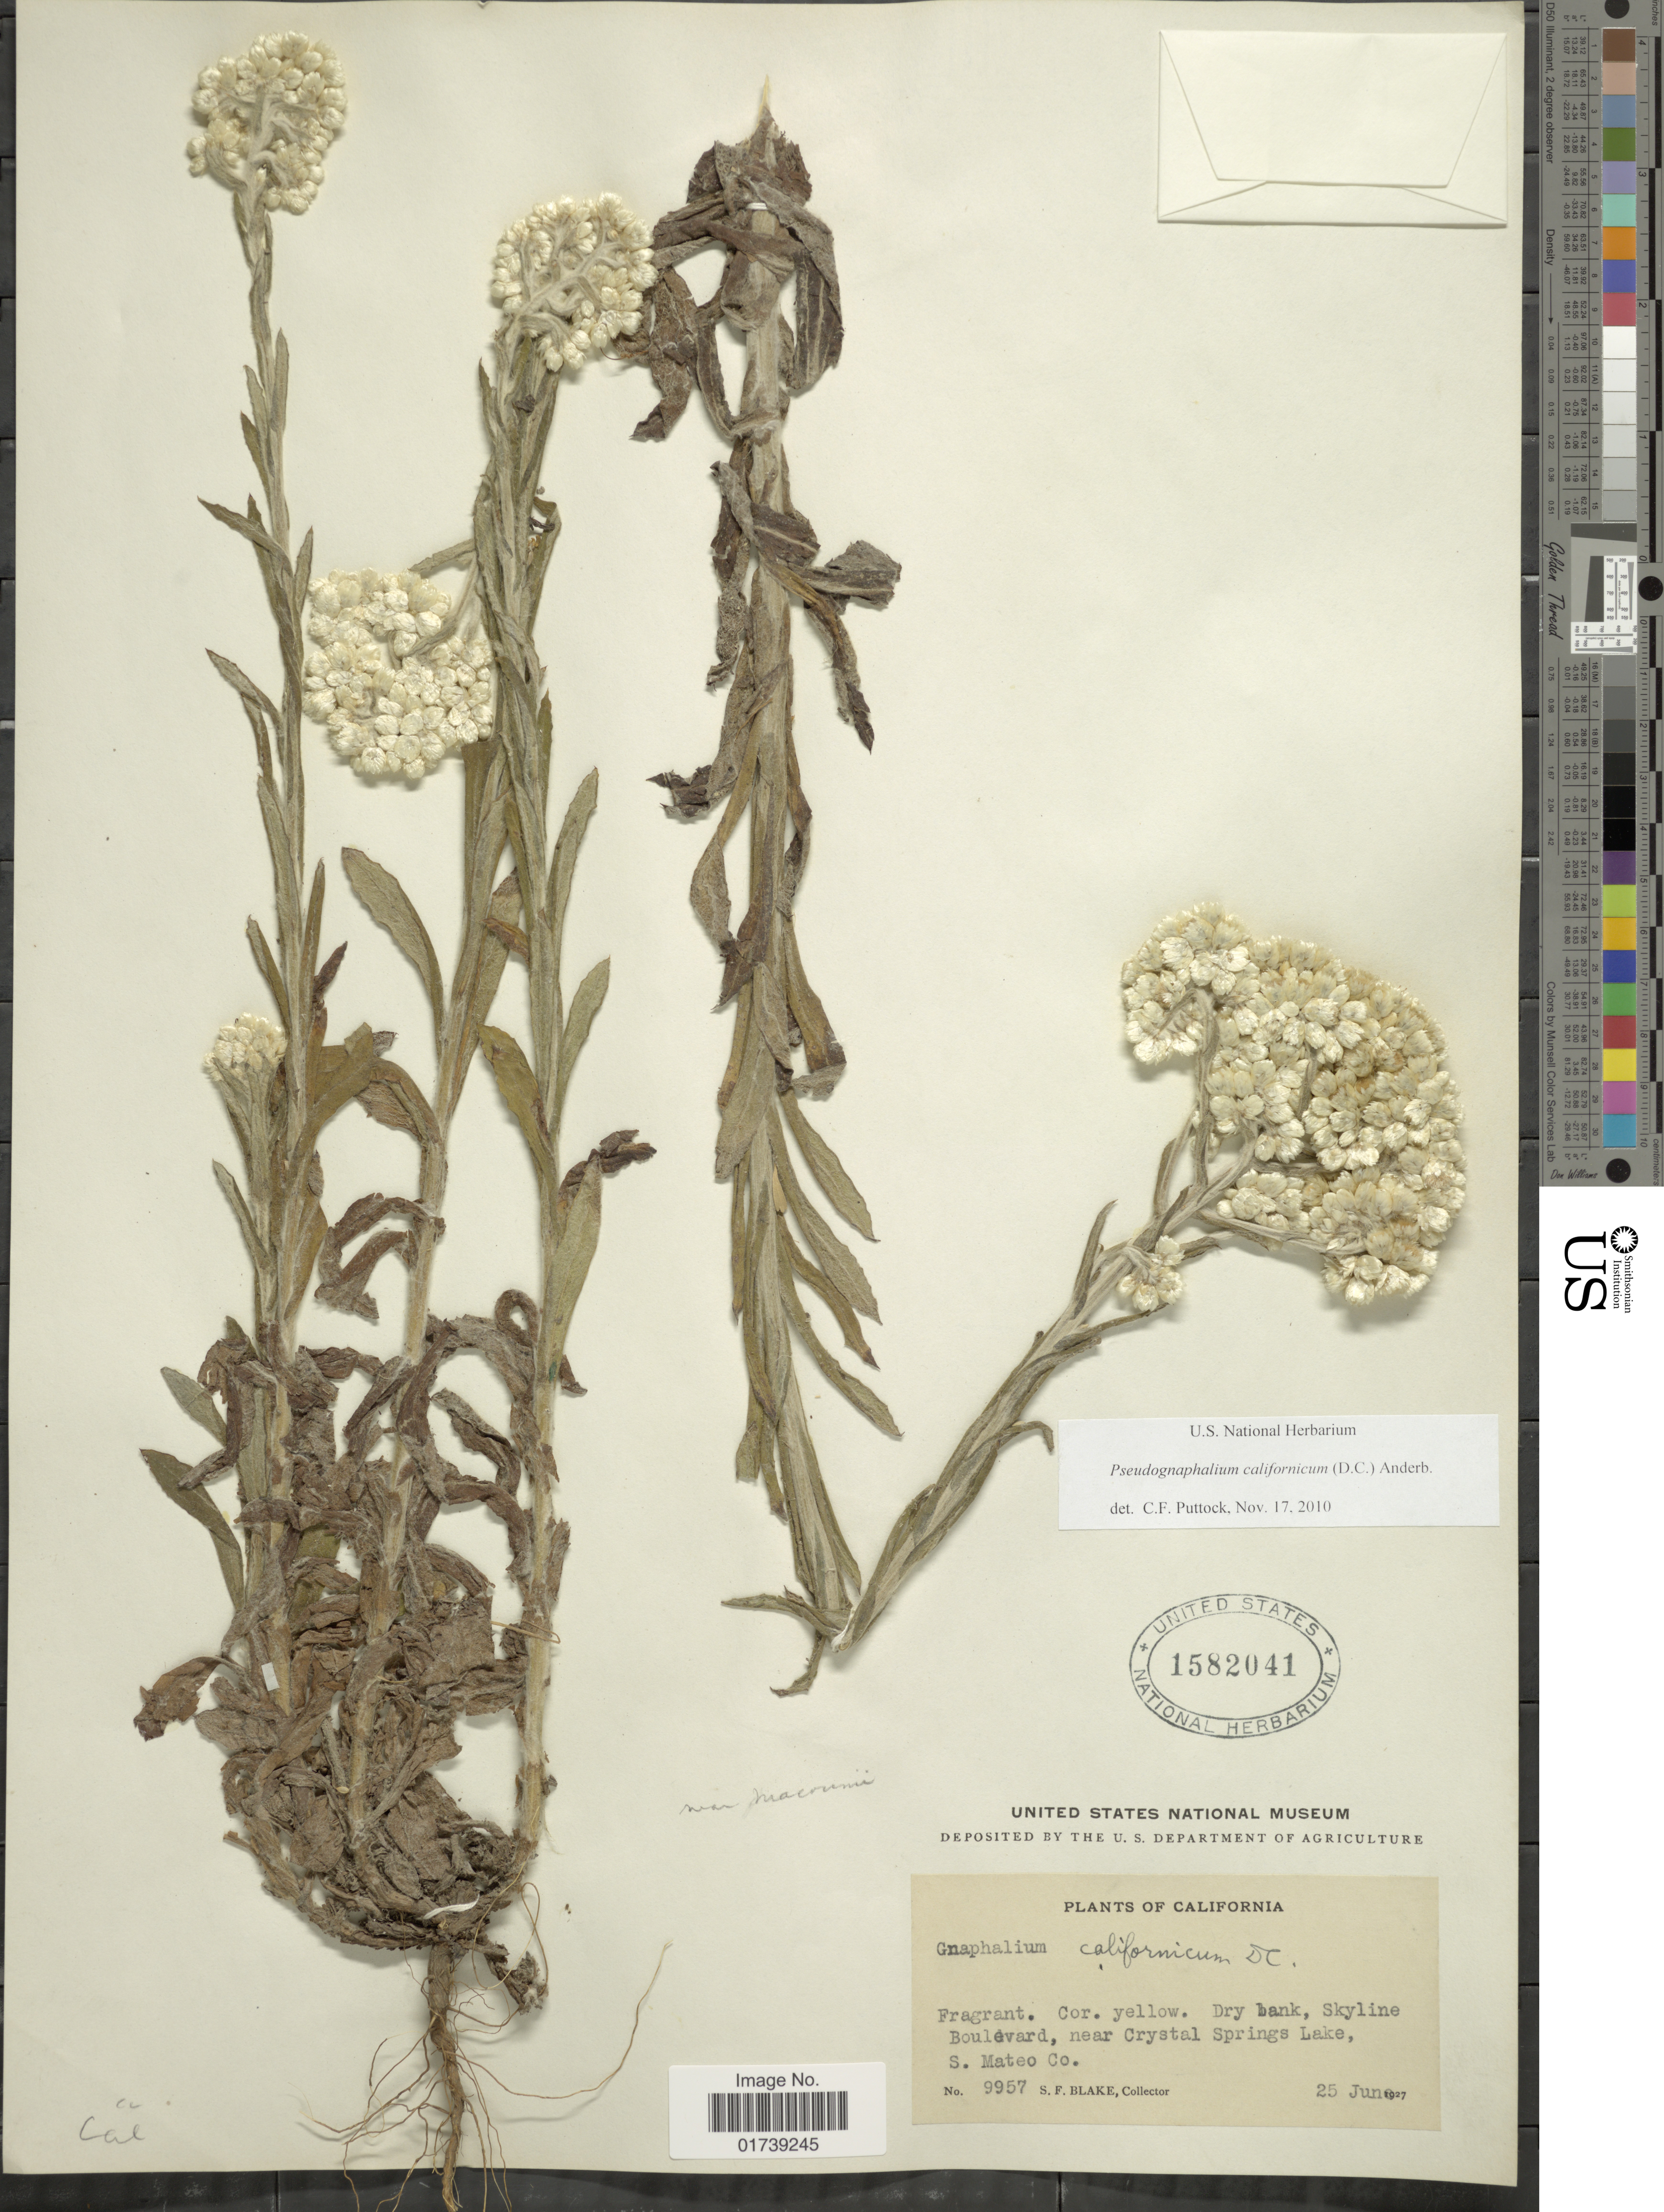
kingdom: Plantae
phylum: Tracheophyta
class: Magnoliopsida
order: Asterales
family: Asteraceae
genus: Pseudognaphalium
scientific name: Pseudognaphalium californicum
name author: (DC.) Anderb.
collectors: S. Blake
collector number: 9957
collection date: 1927-06-25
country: United States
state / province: California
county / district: San Mateo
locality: Boulevard, near Crystal Springs Lake, S. Mateo Co.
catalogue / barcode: US 1582041